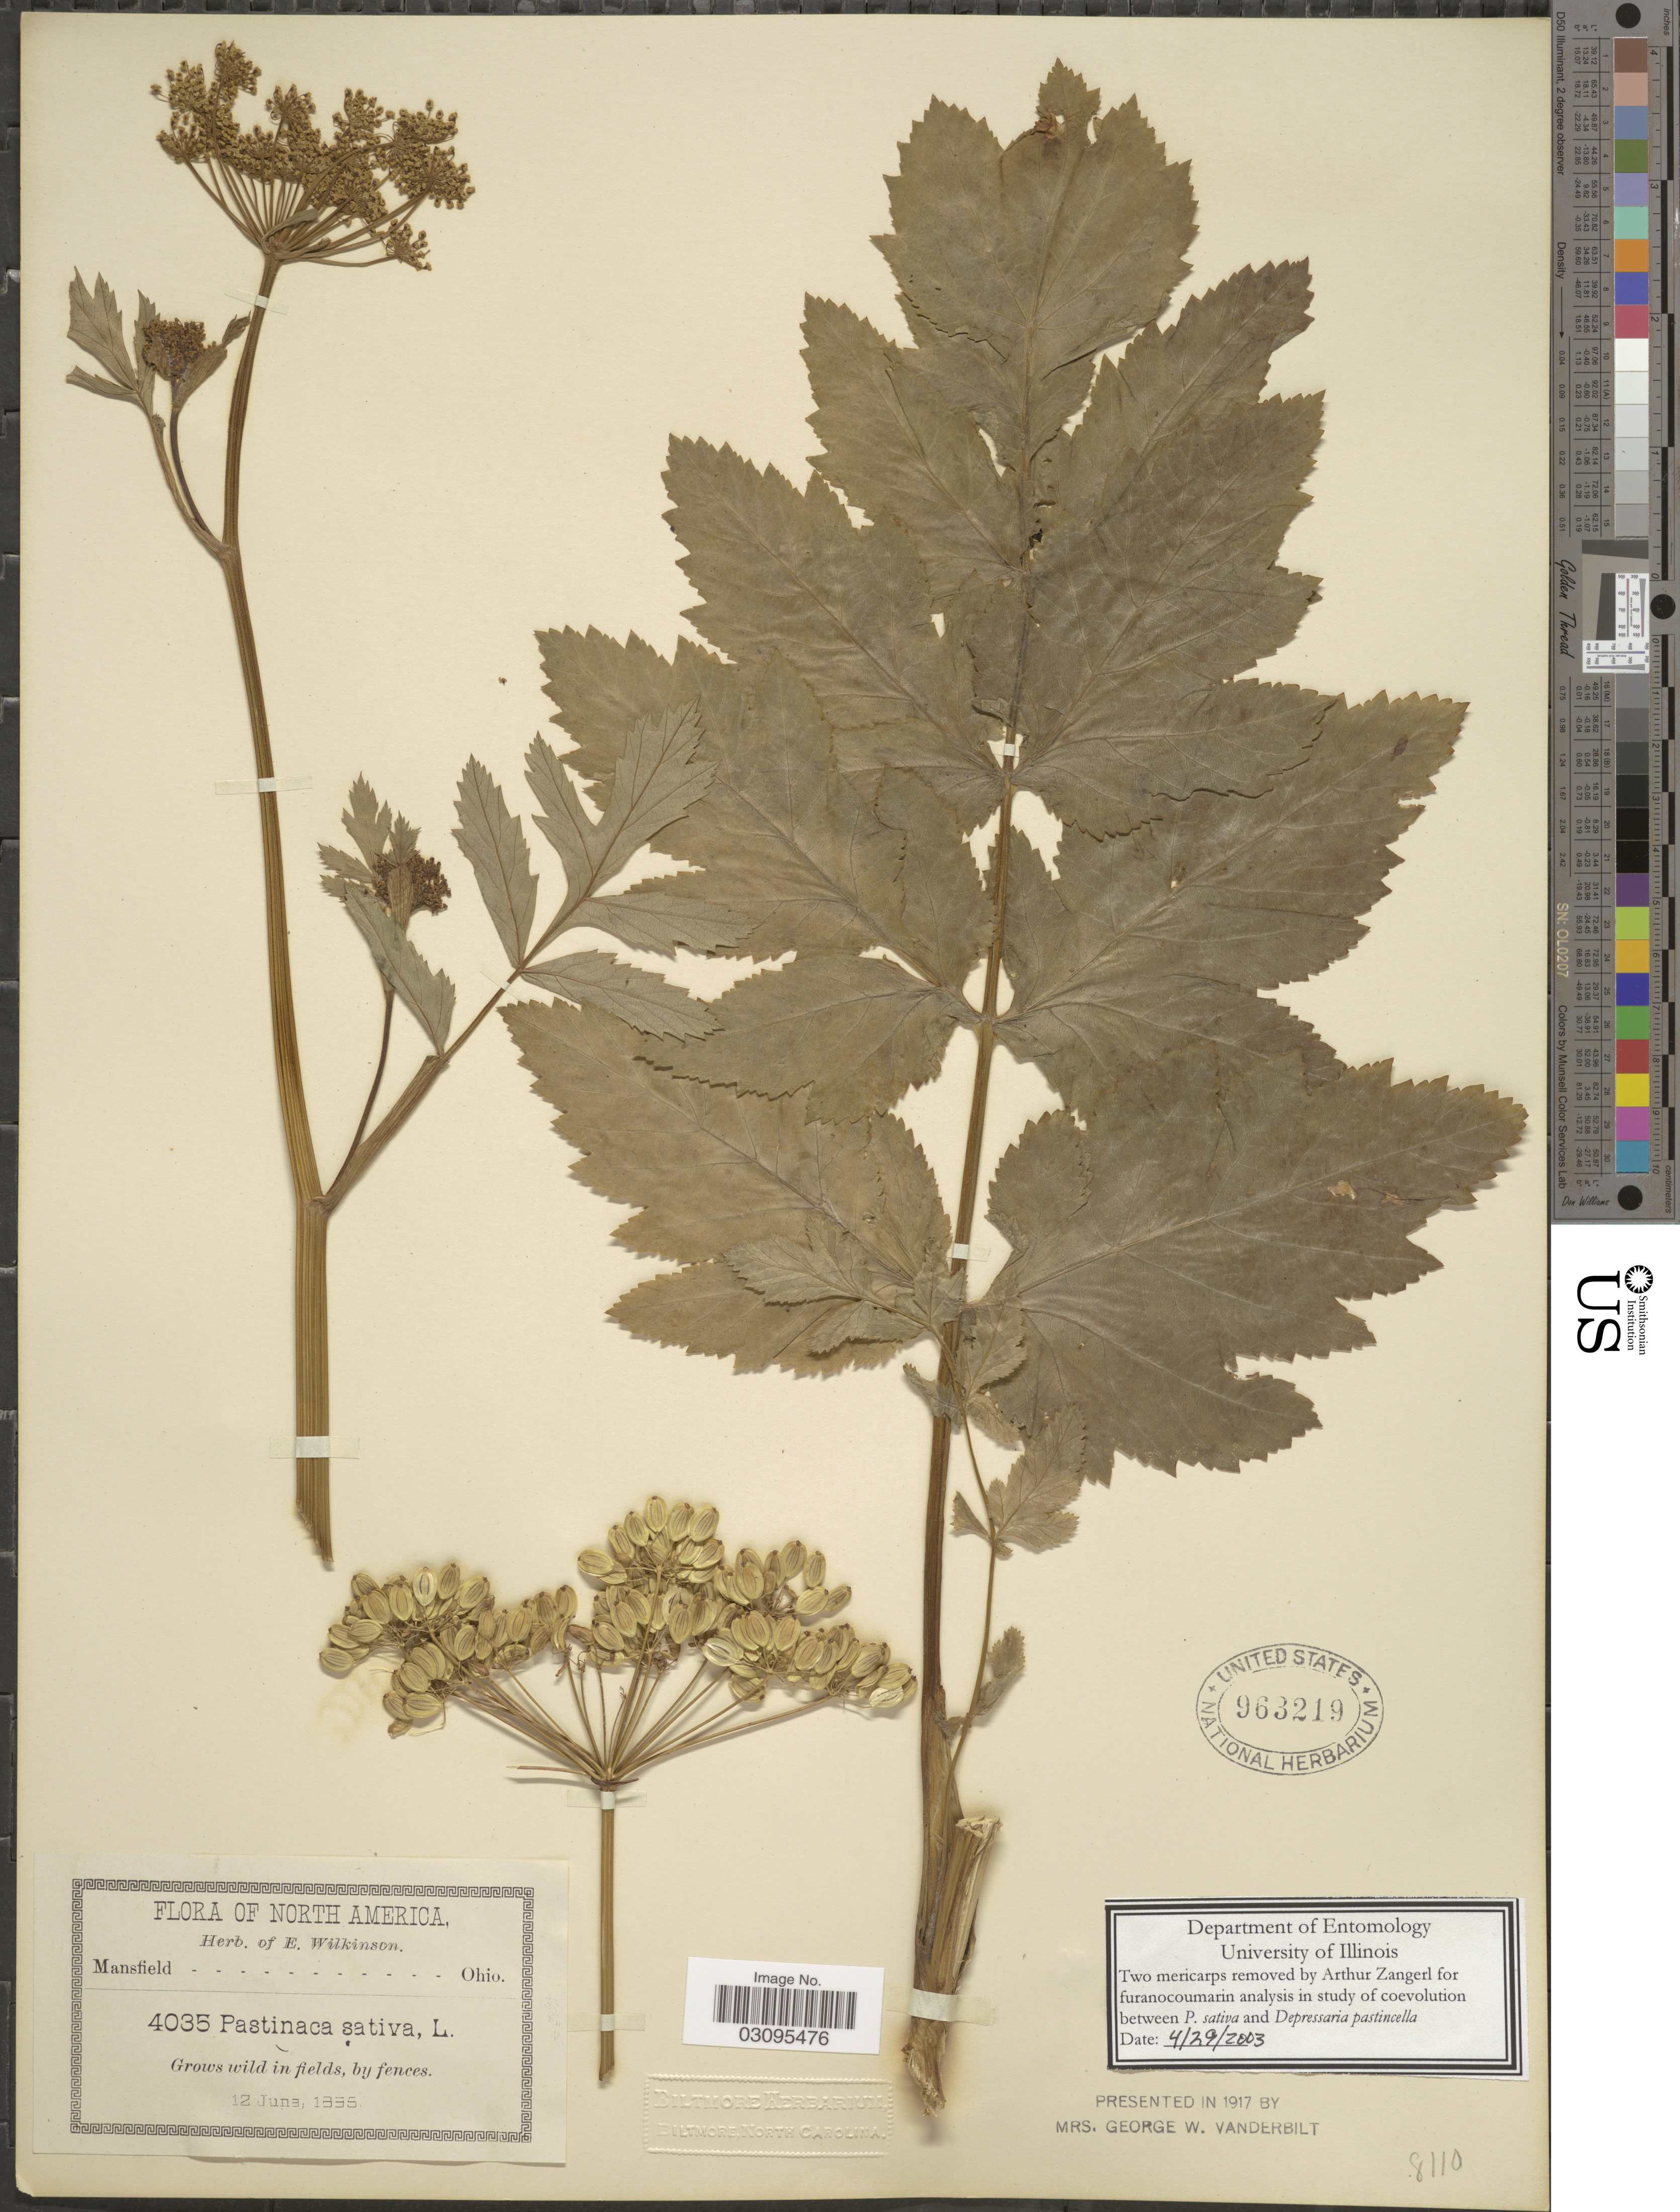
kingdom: Plantae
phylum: Tracheophyta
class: Magnoliopsida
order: Apiales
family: Apiaceae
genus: Pastinaca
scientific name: Pastinaca sativa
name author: L.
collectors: ex herb. E. Wilkinson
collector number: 4035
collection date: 1896-06-12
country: United States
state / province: Ohio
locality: Mansfield.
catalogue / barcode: US 963219